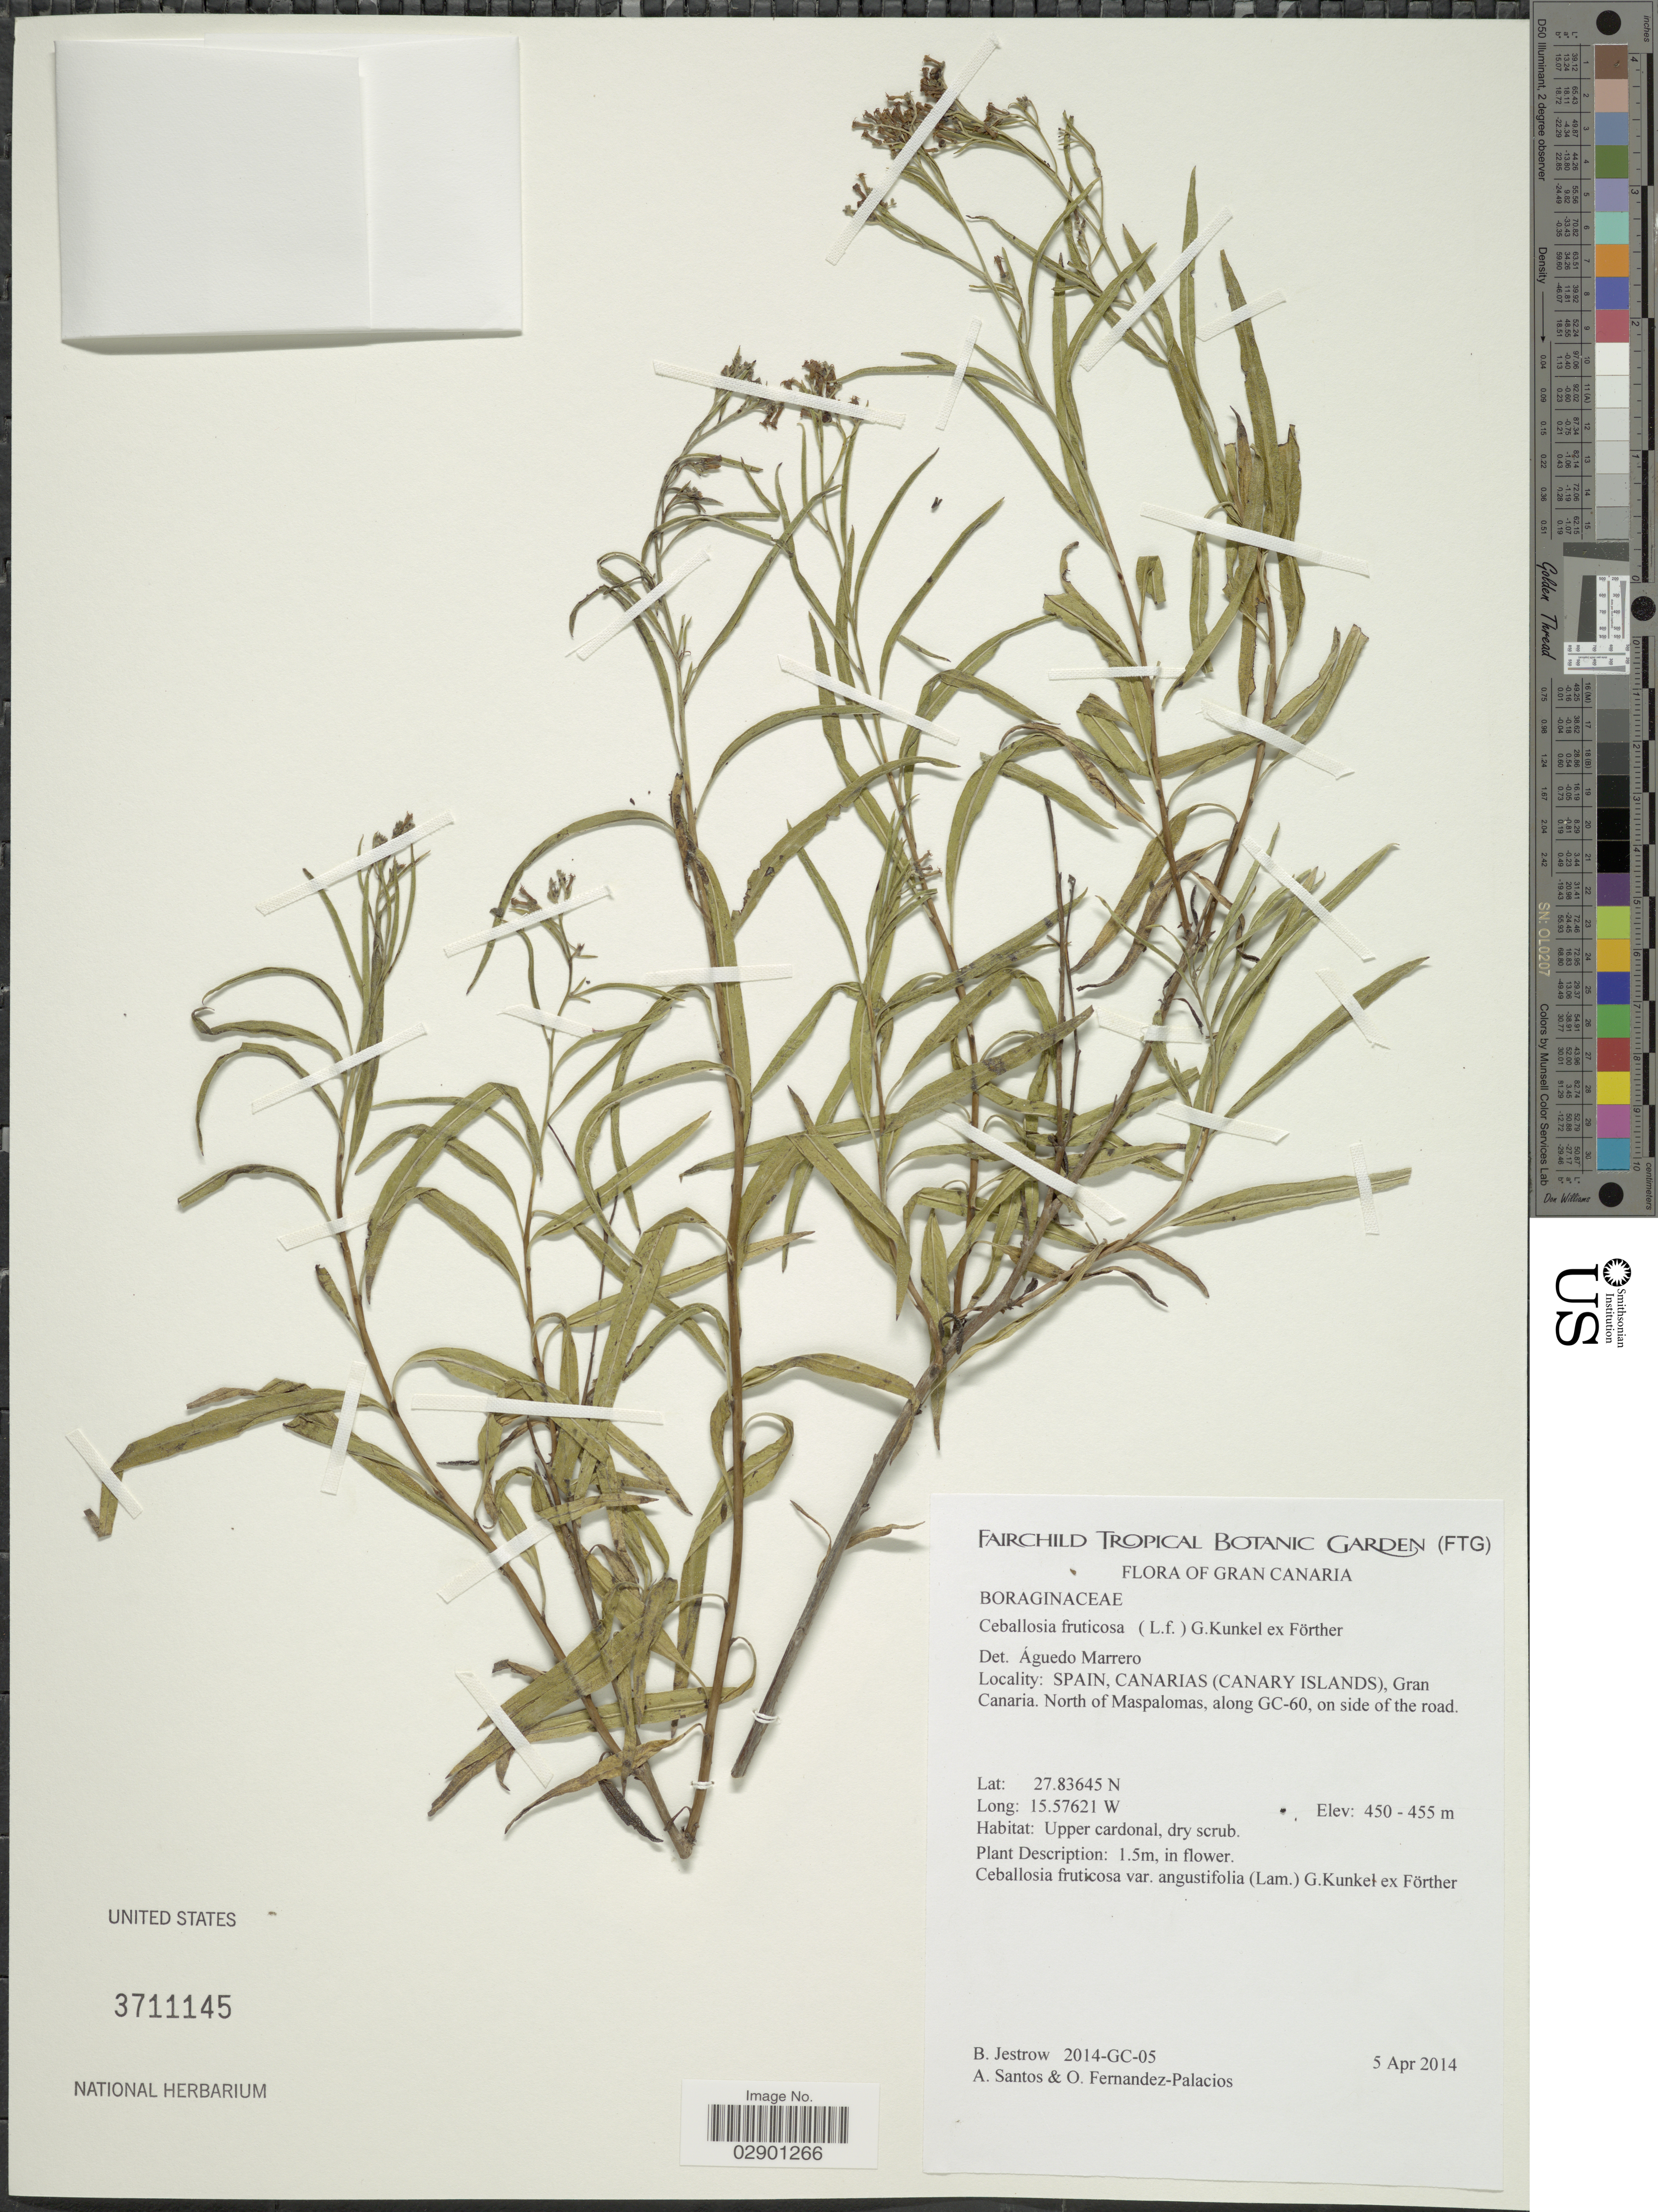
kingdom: Plantae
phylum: Tracheophyta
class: Magnoliopsida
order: Boraginales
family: Heliotropiaceae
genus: Heliotropium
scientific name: Heliotropium fruticosum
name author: L.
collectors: B. Jestrow, A. Santos & O. Fernandez-Palacios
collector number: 2014-GC-05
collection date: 2014-04-05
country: Spain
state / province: Canarias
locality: Canary Islands. Gran Canaria. North of Maspalomas, along GC-60, on side of the road.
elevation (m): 450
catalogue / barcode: US 3711145